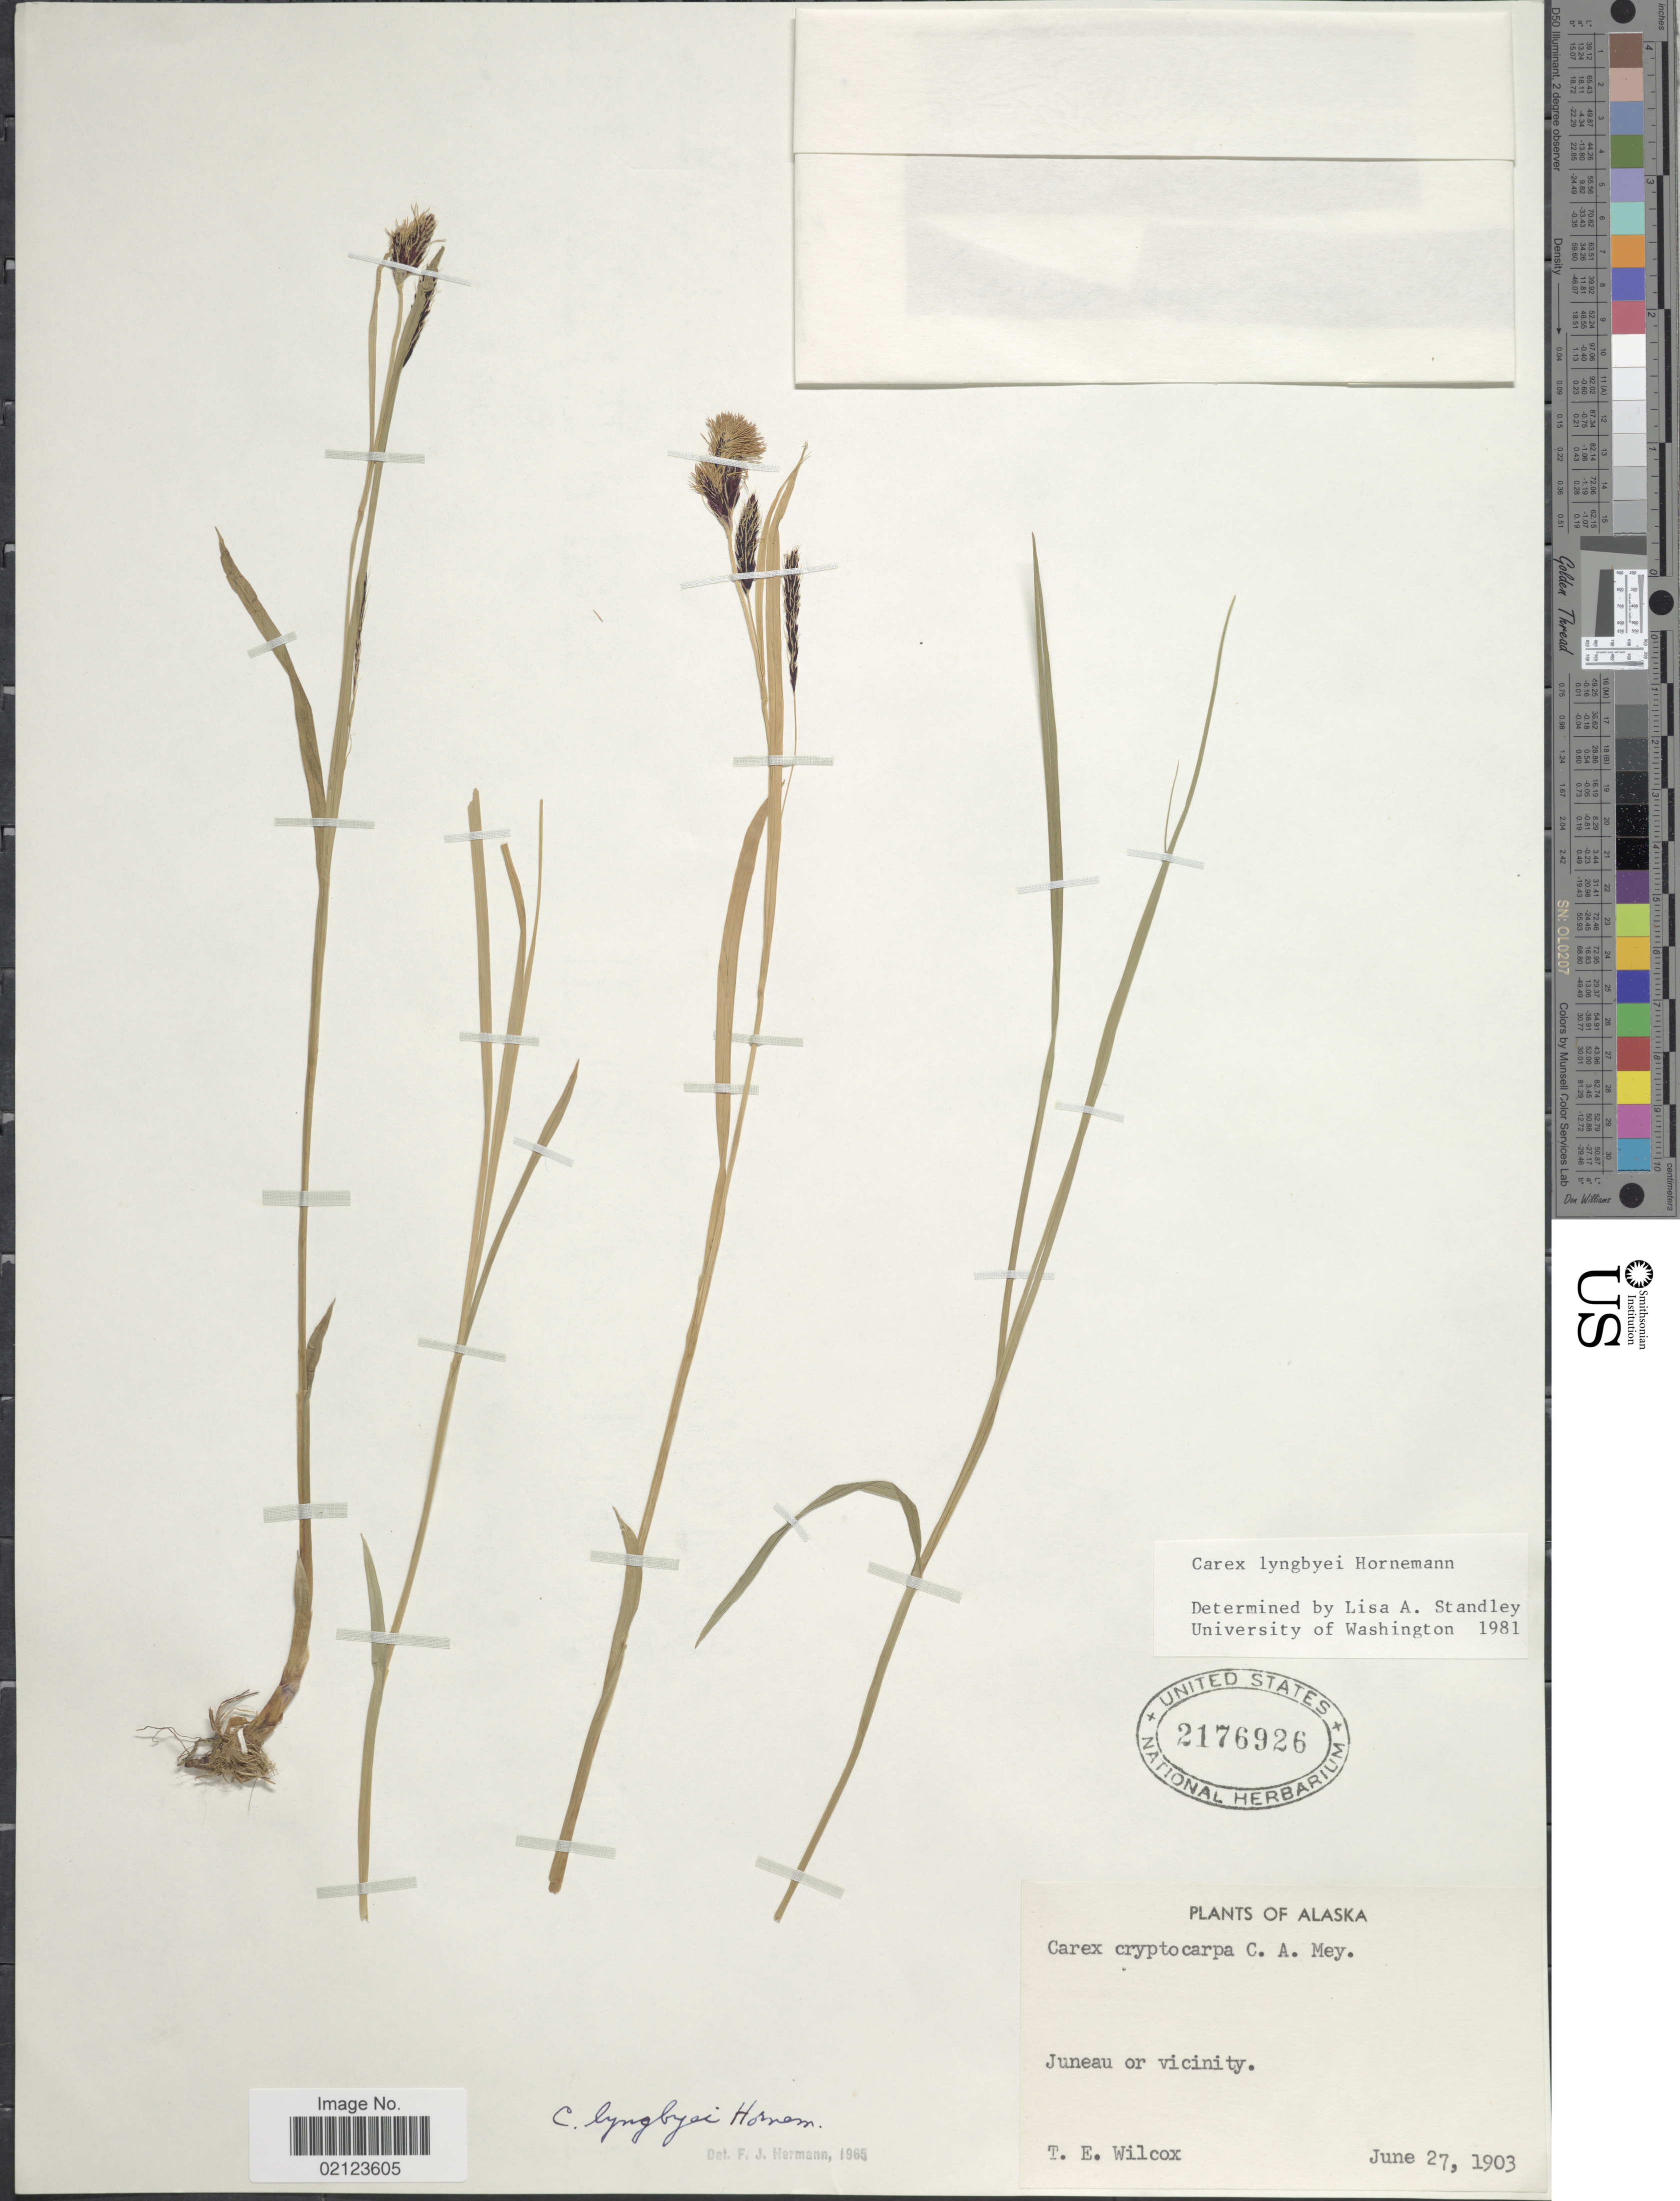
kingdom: Plantae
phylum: Tracheophyta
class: Liliopsida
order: Poales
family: Cyperaceae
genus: Carex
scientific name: Carex lyngbyei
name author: Hornem.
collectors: T. E. Wilcox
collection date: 1903-06-27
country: United States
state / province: Alaska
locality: Juneau or vicinity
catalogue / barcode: US 2176926